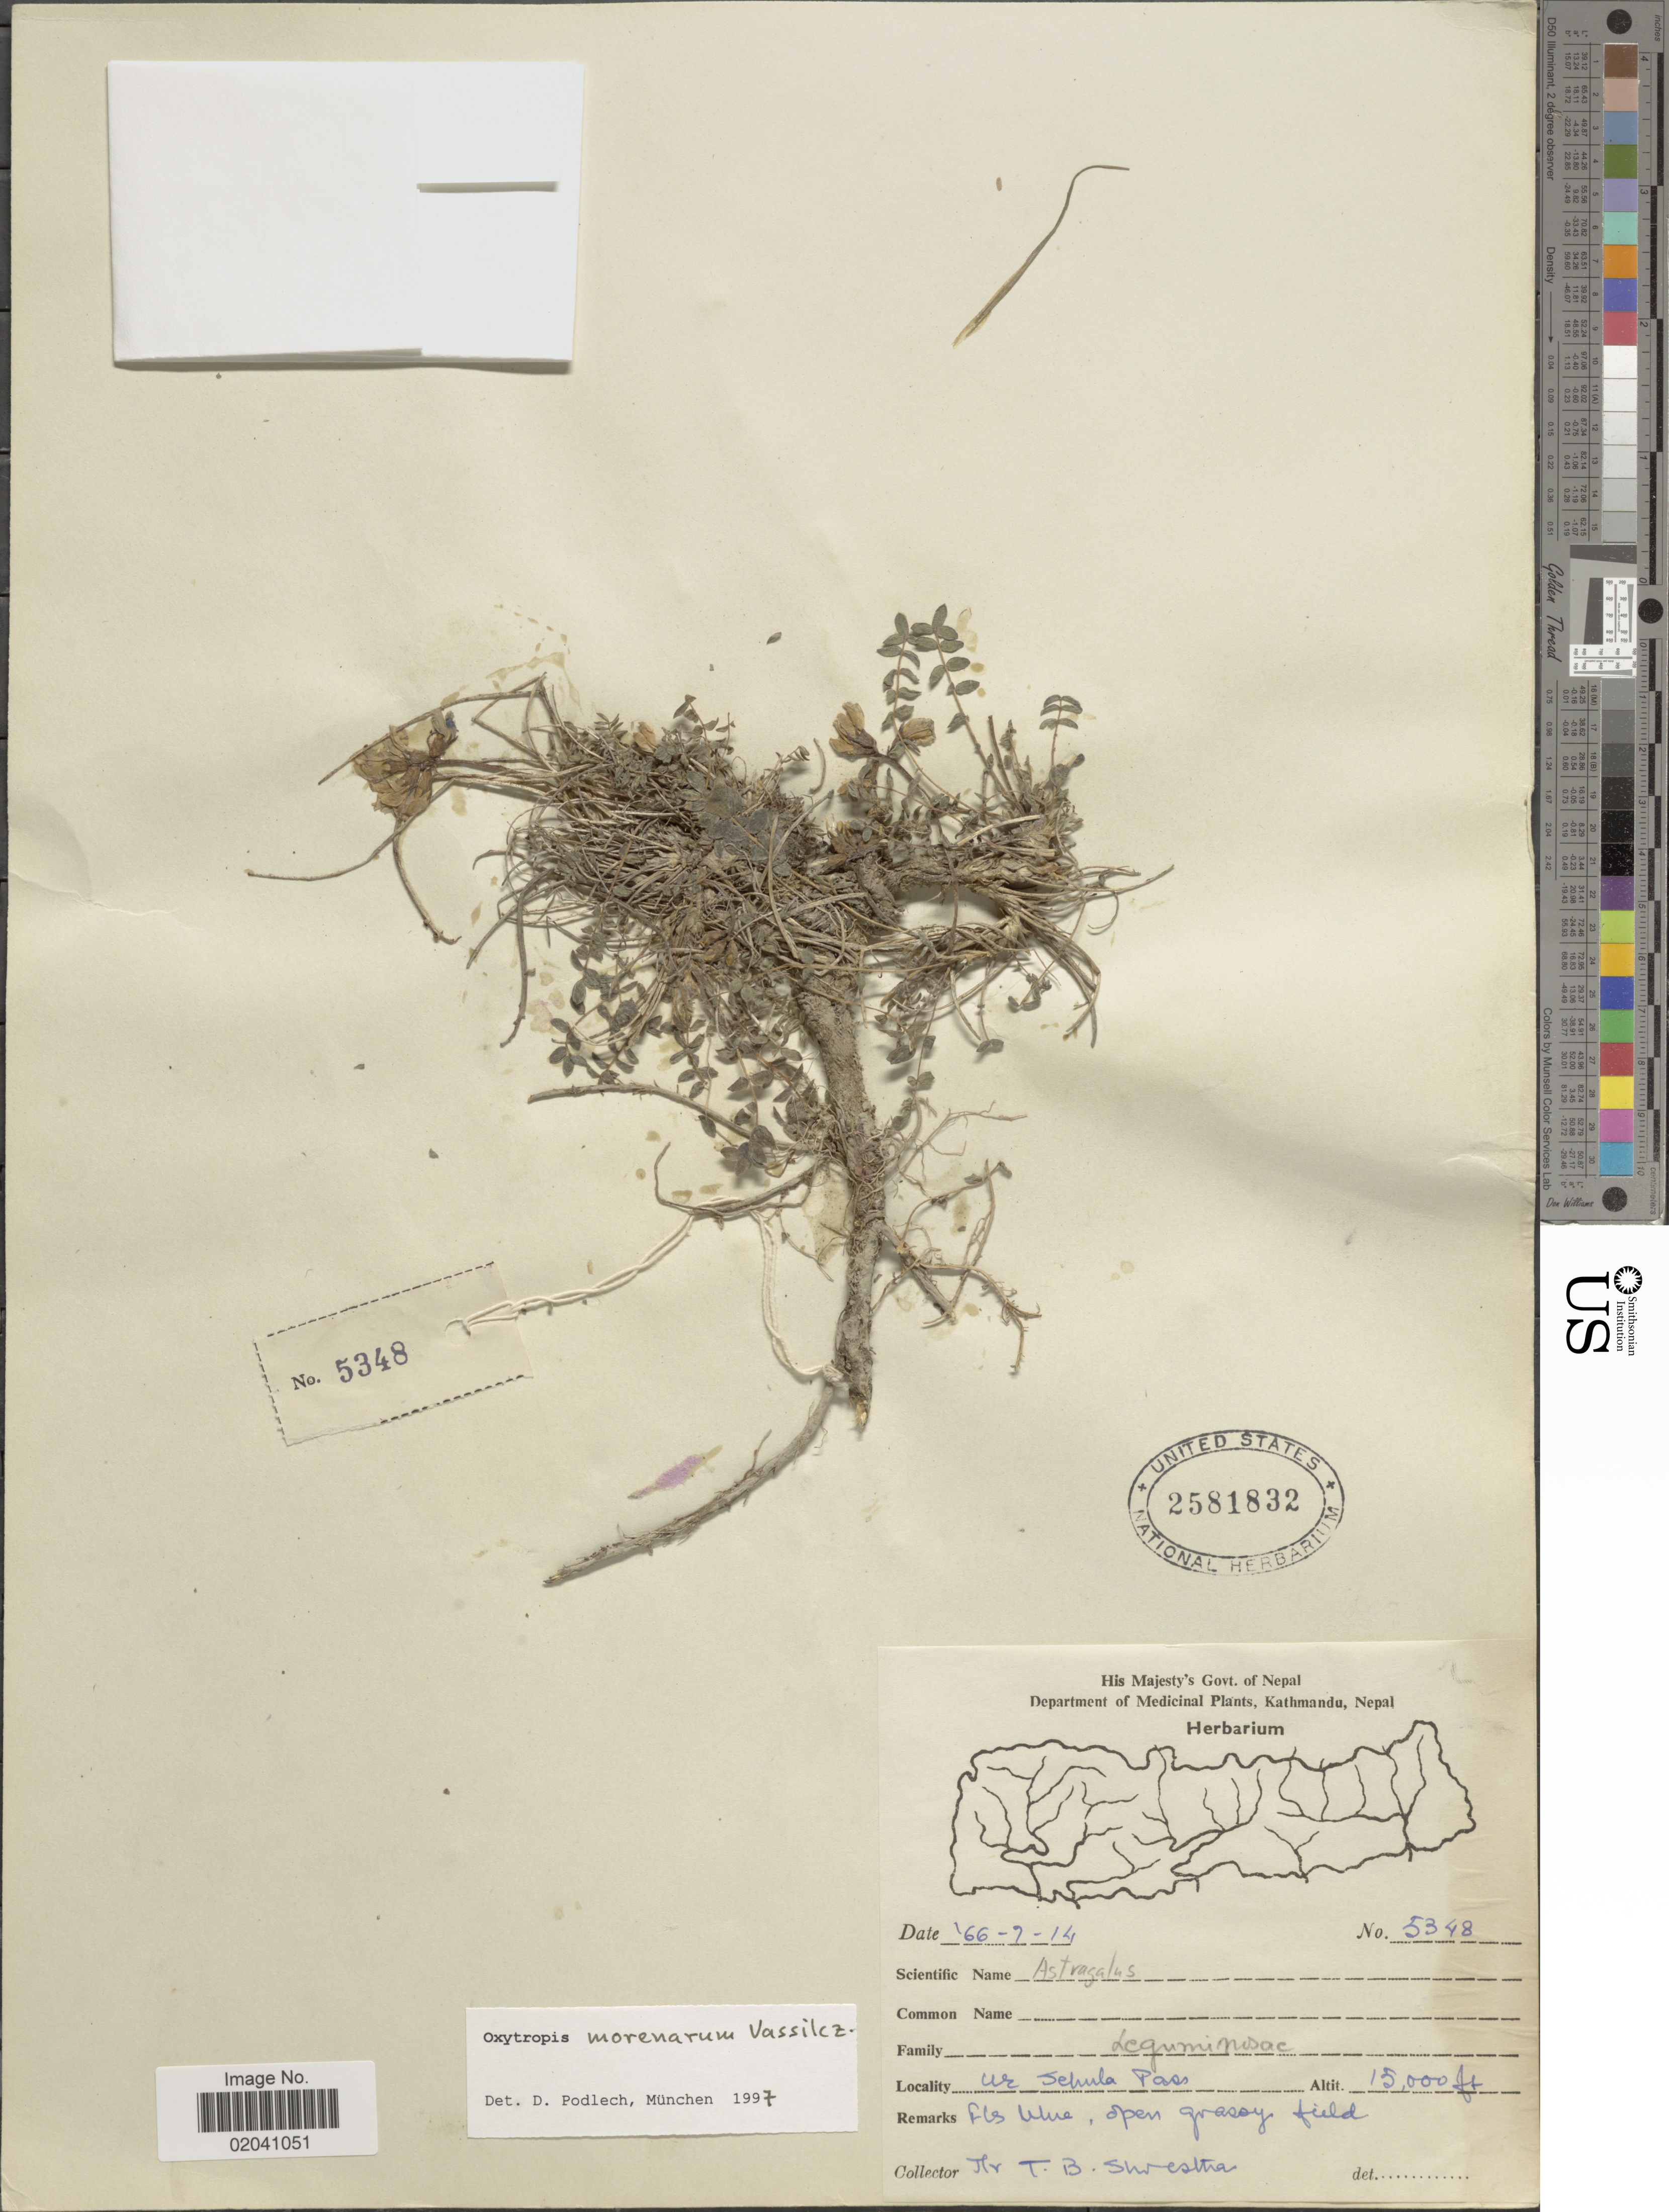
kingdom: Plantae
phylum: Tracheophyta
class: Magnoliopsida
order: Fabales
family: Fabaceae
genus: Oxytropis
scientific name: Oxytropis morenarum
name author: Vassilcz.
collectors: T. B. Shrestha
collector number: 5348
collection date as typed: Transcribed d/m/y: 14/7/66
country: Nepal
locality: Ur Schula pass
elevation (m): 4572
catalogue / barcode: US 2581832